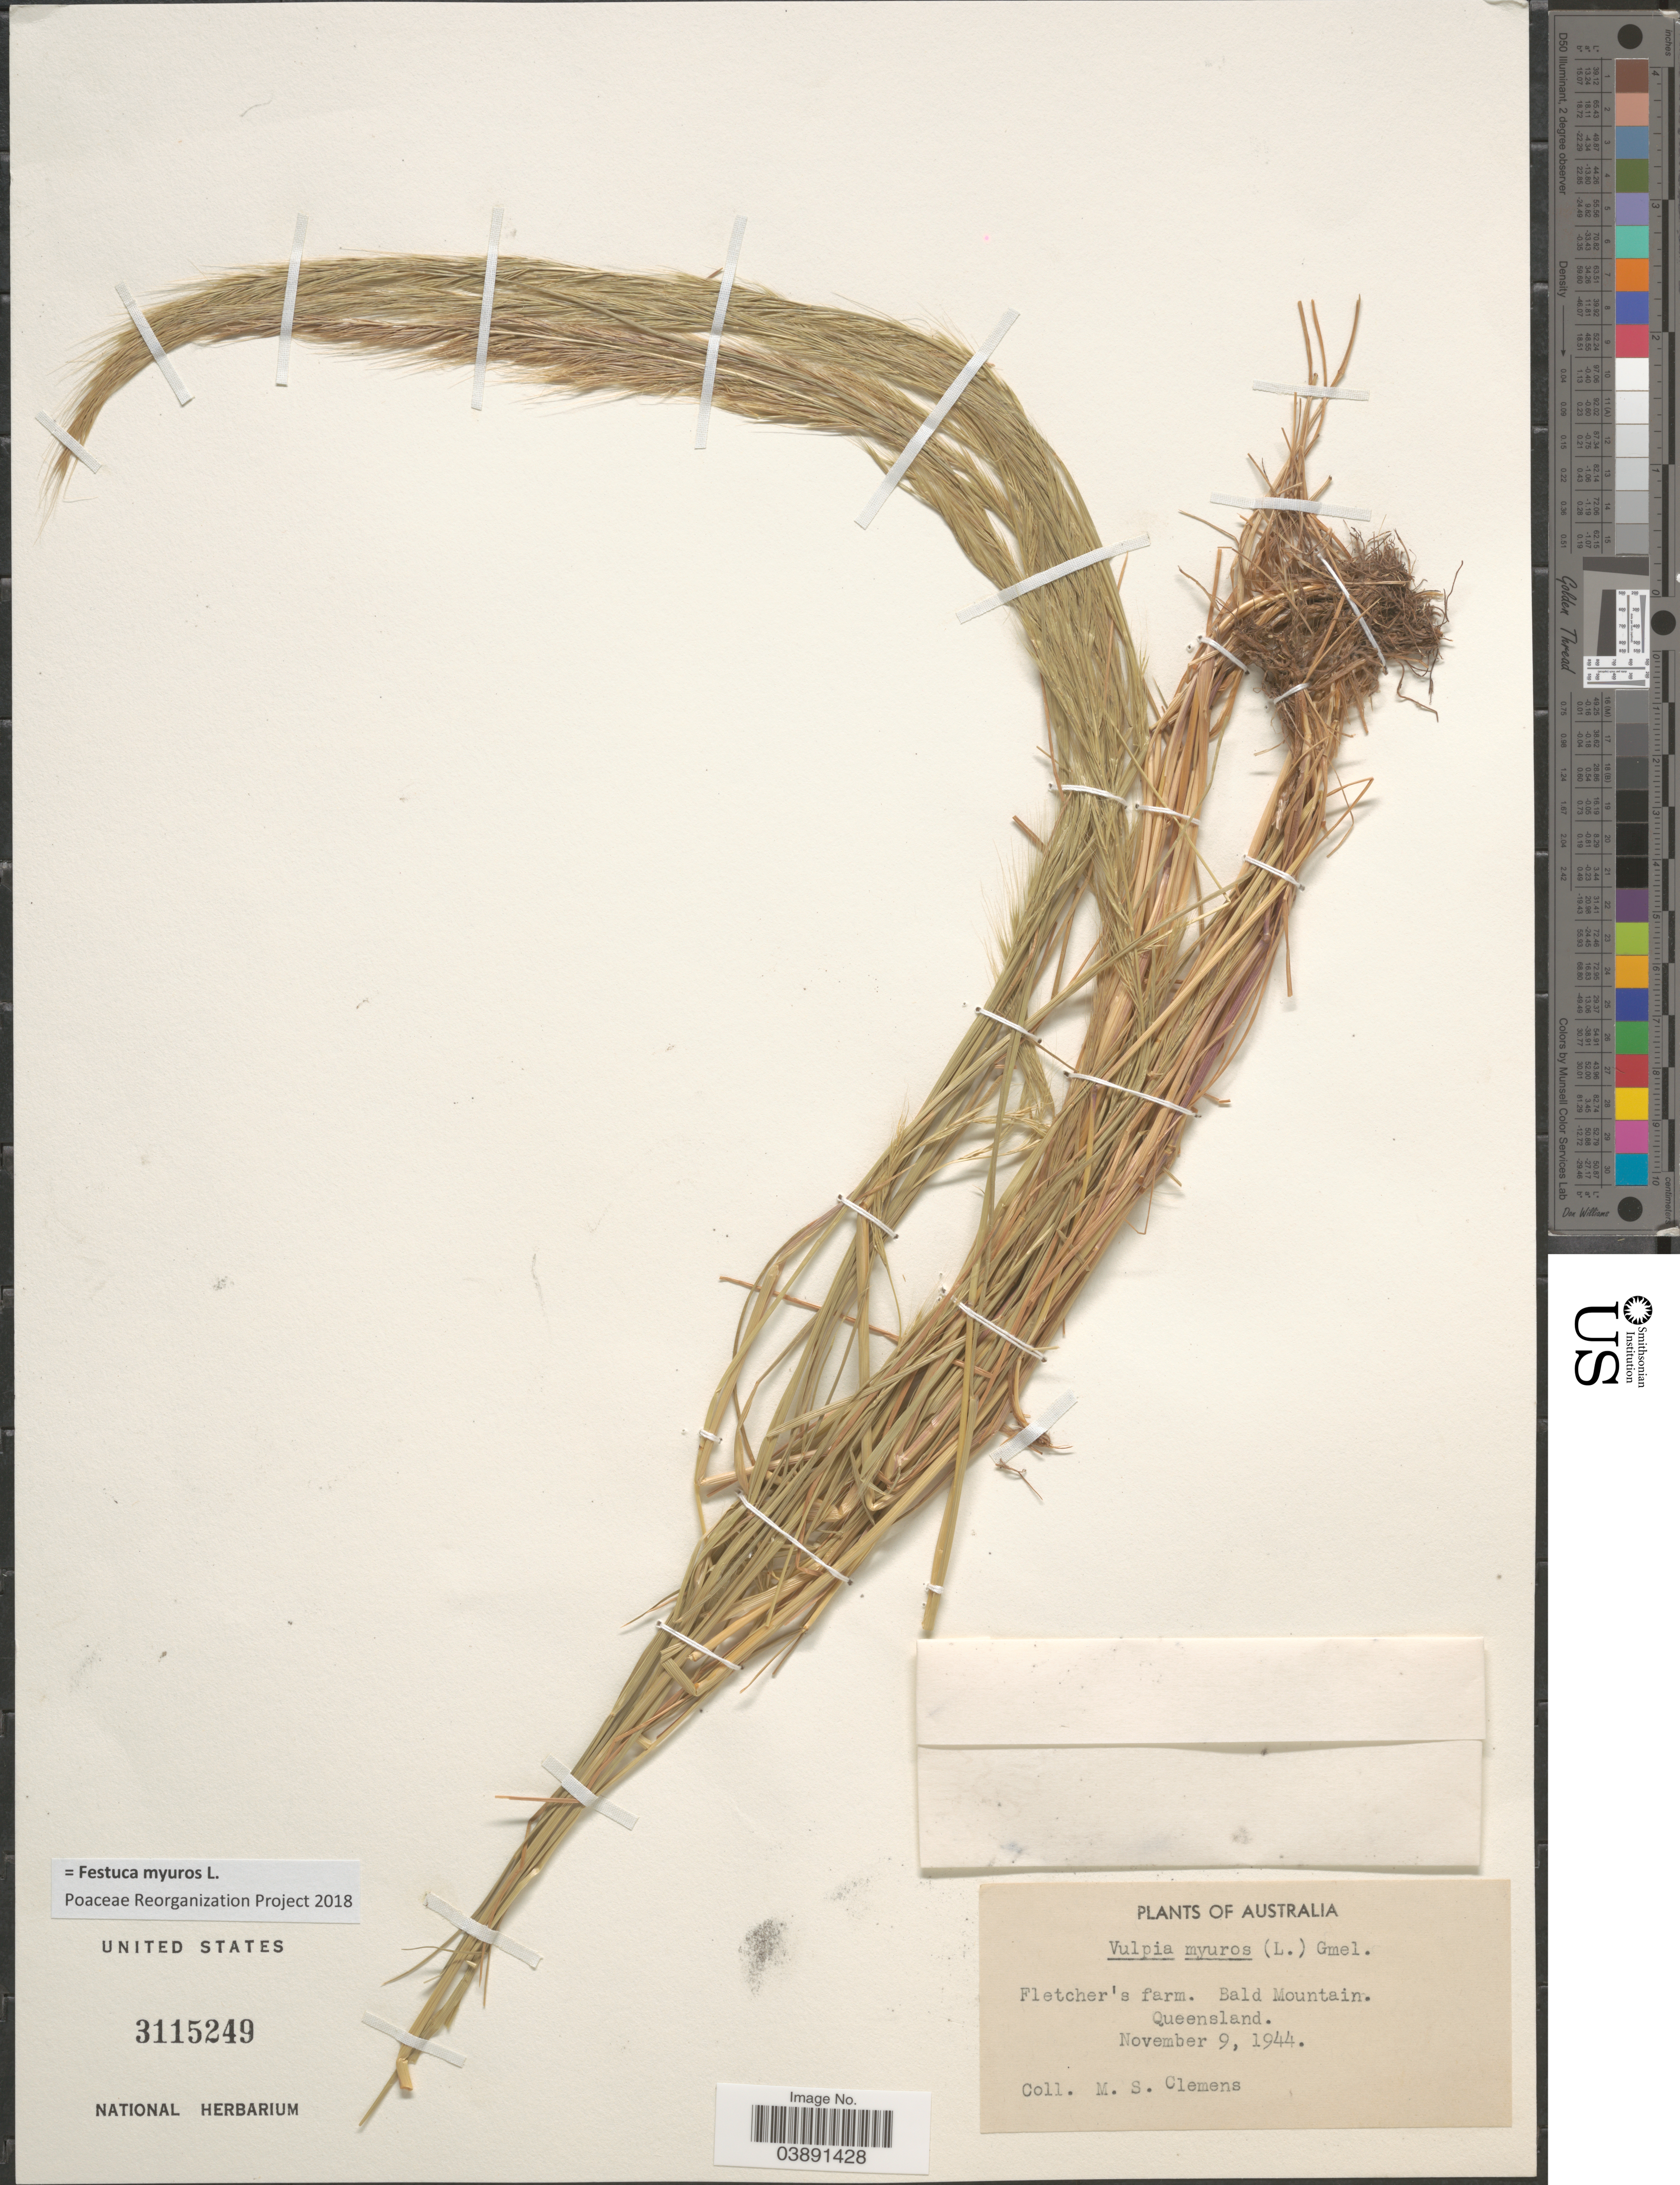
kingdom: Plantae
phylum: Tracheophyta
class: Liliopsida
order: Poales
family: Poaceae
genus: Festuca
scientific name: Festuca myuros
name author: L.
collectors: M. S. Clemens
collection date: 1944-11-09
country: Australia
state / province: Queensland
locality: Fletcher's farm. Bald Mountain.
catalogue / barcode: US 3115249